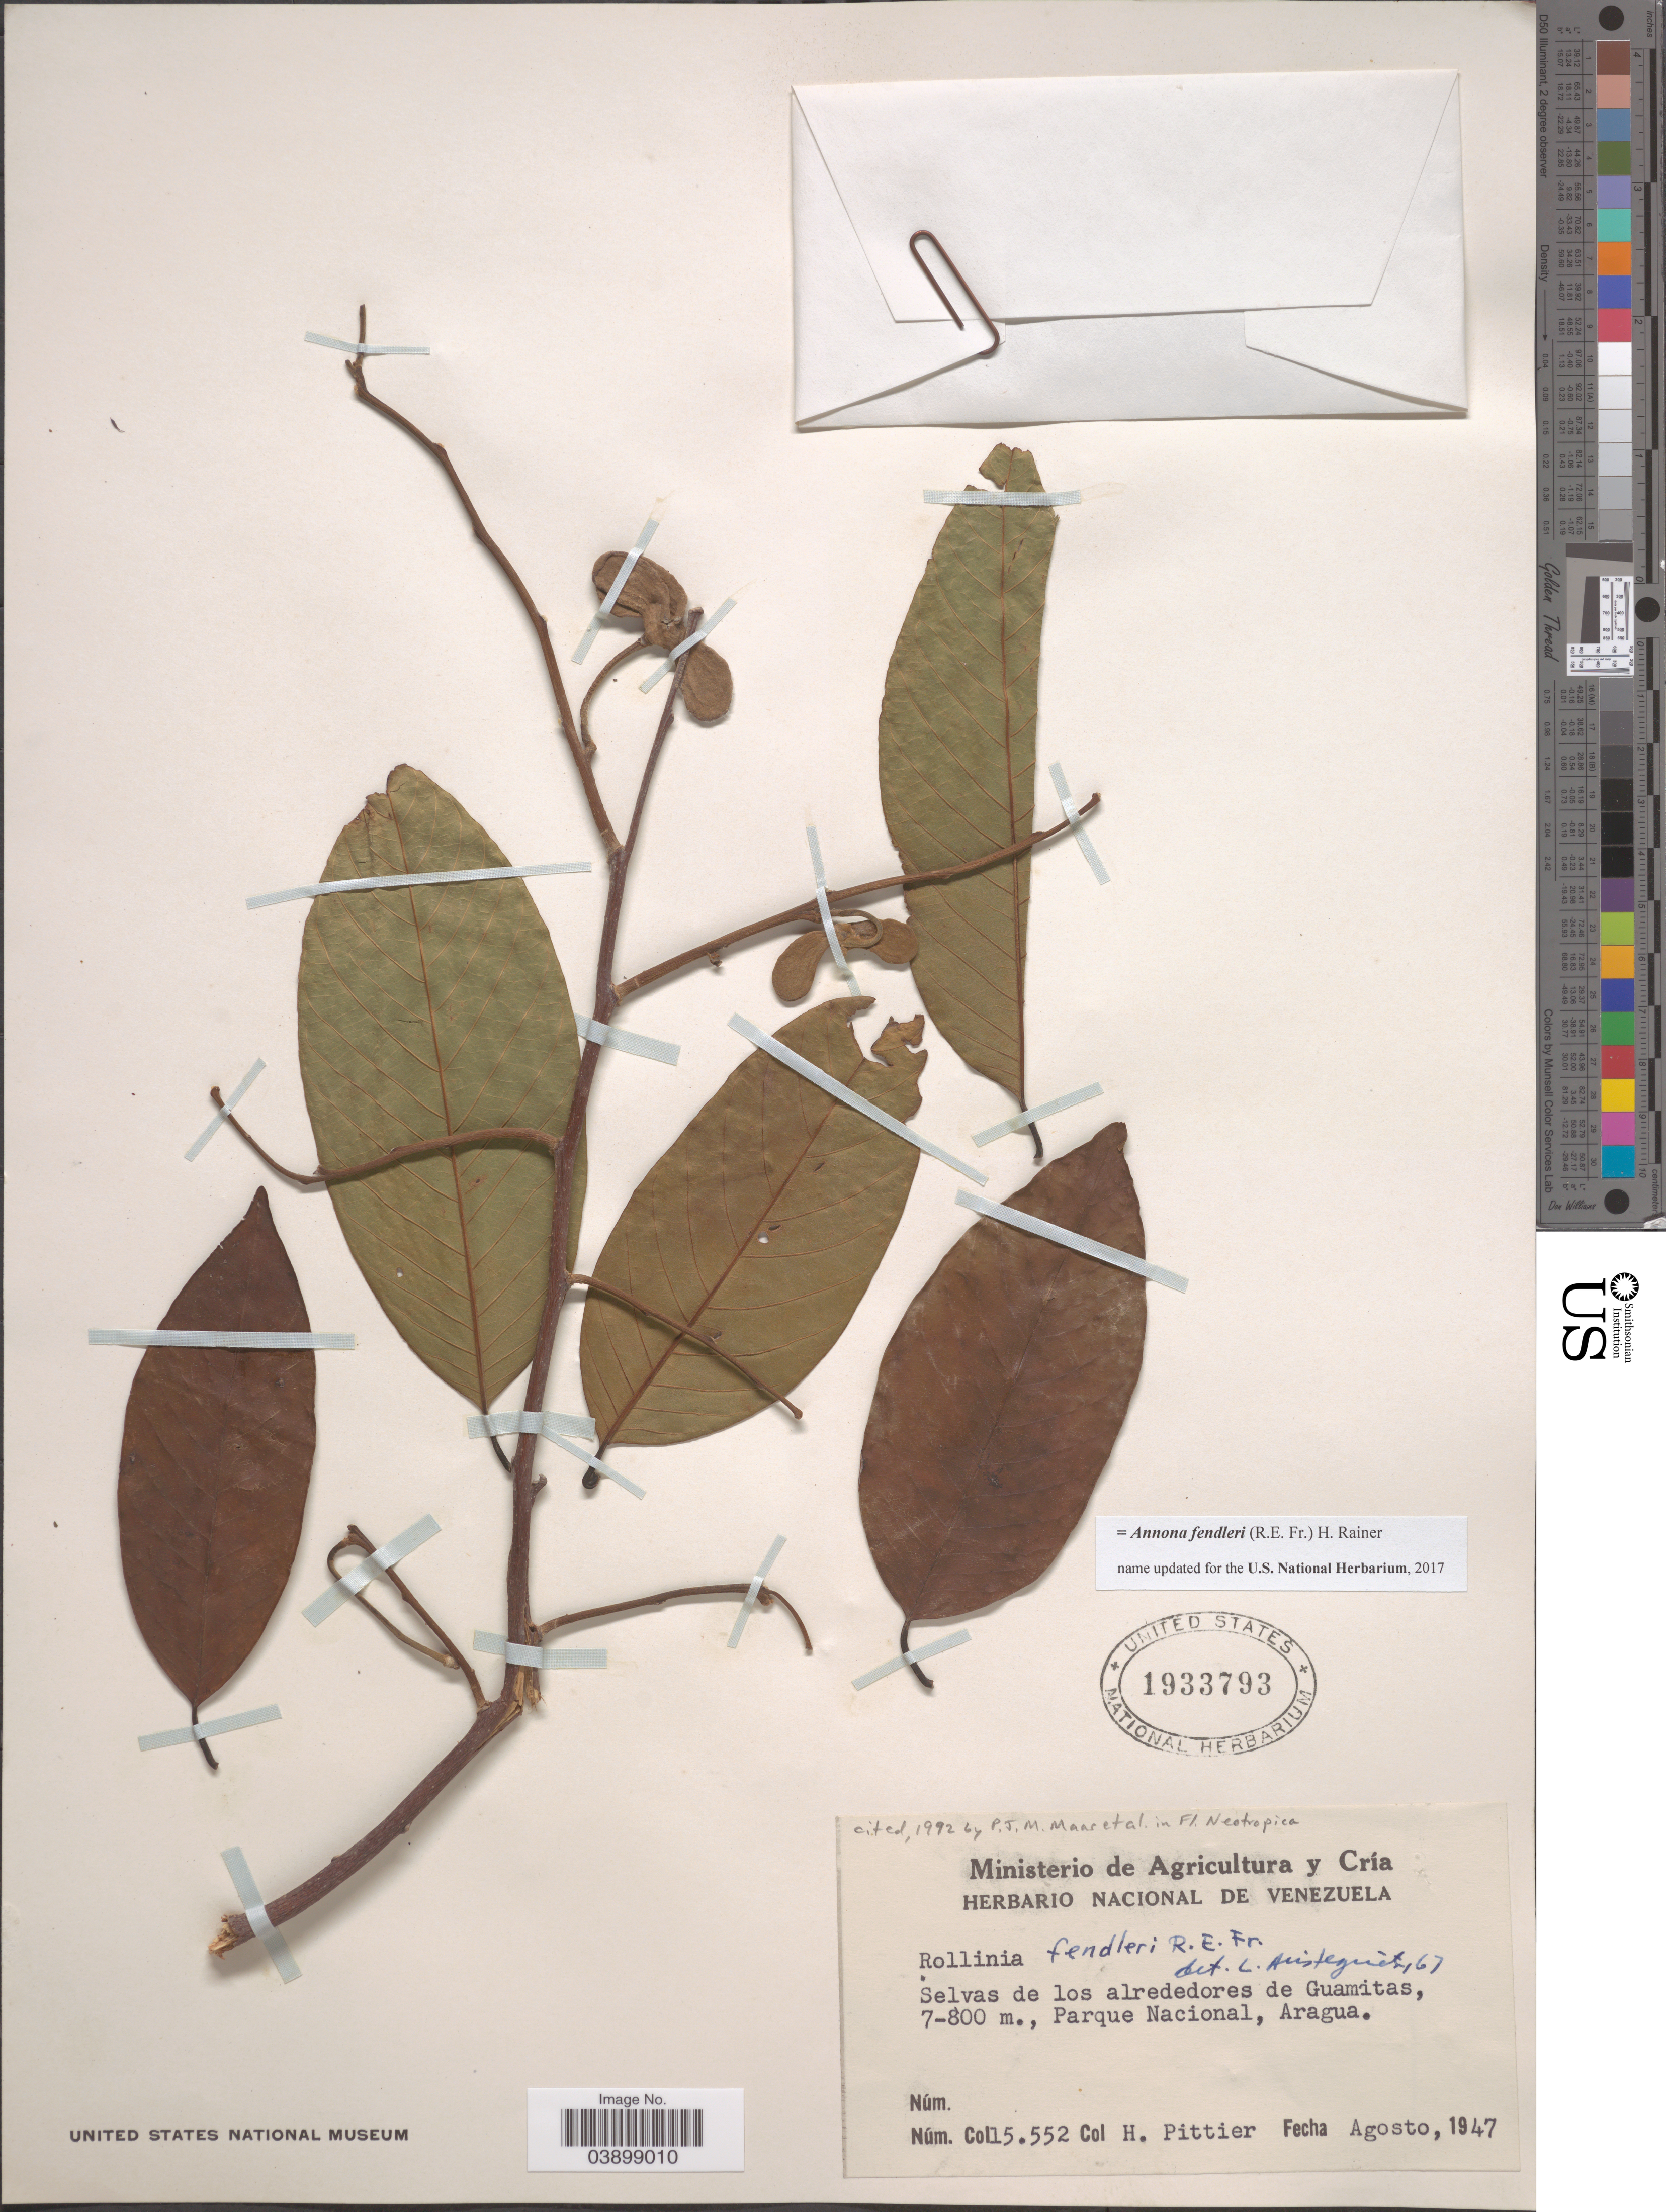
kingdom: Plantae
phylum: Tracheophyta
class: Magnoliopsida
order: Magnoliales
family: Annonaceae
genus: Annona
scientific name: Annona fendleri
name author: (R.E. Fr.) H. Rainer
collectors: H. F. Pittier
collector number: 15552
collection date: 1947-08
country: Venezuela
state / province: Aragua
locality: Selvas de los alrededores de Guamitas, Parque Nacional.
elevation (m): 700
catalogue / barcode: US 1933793